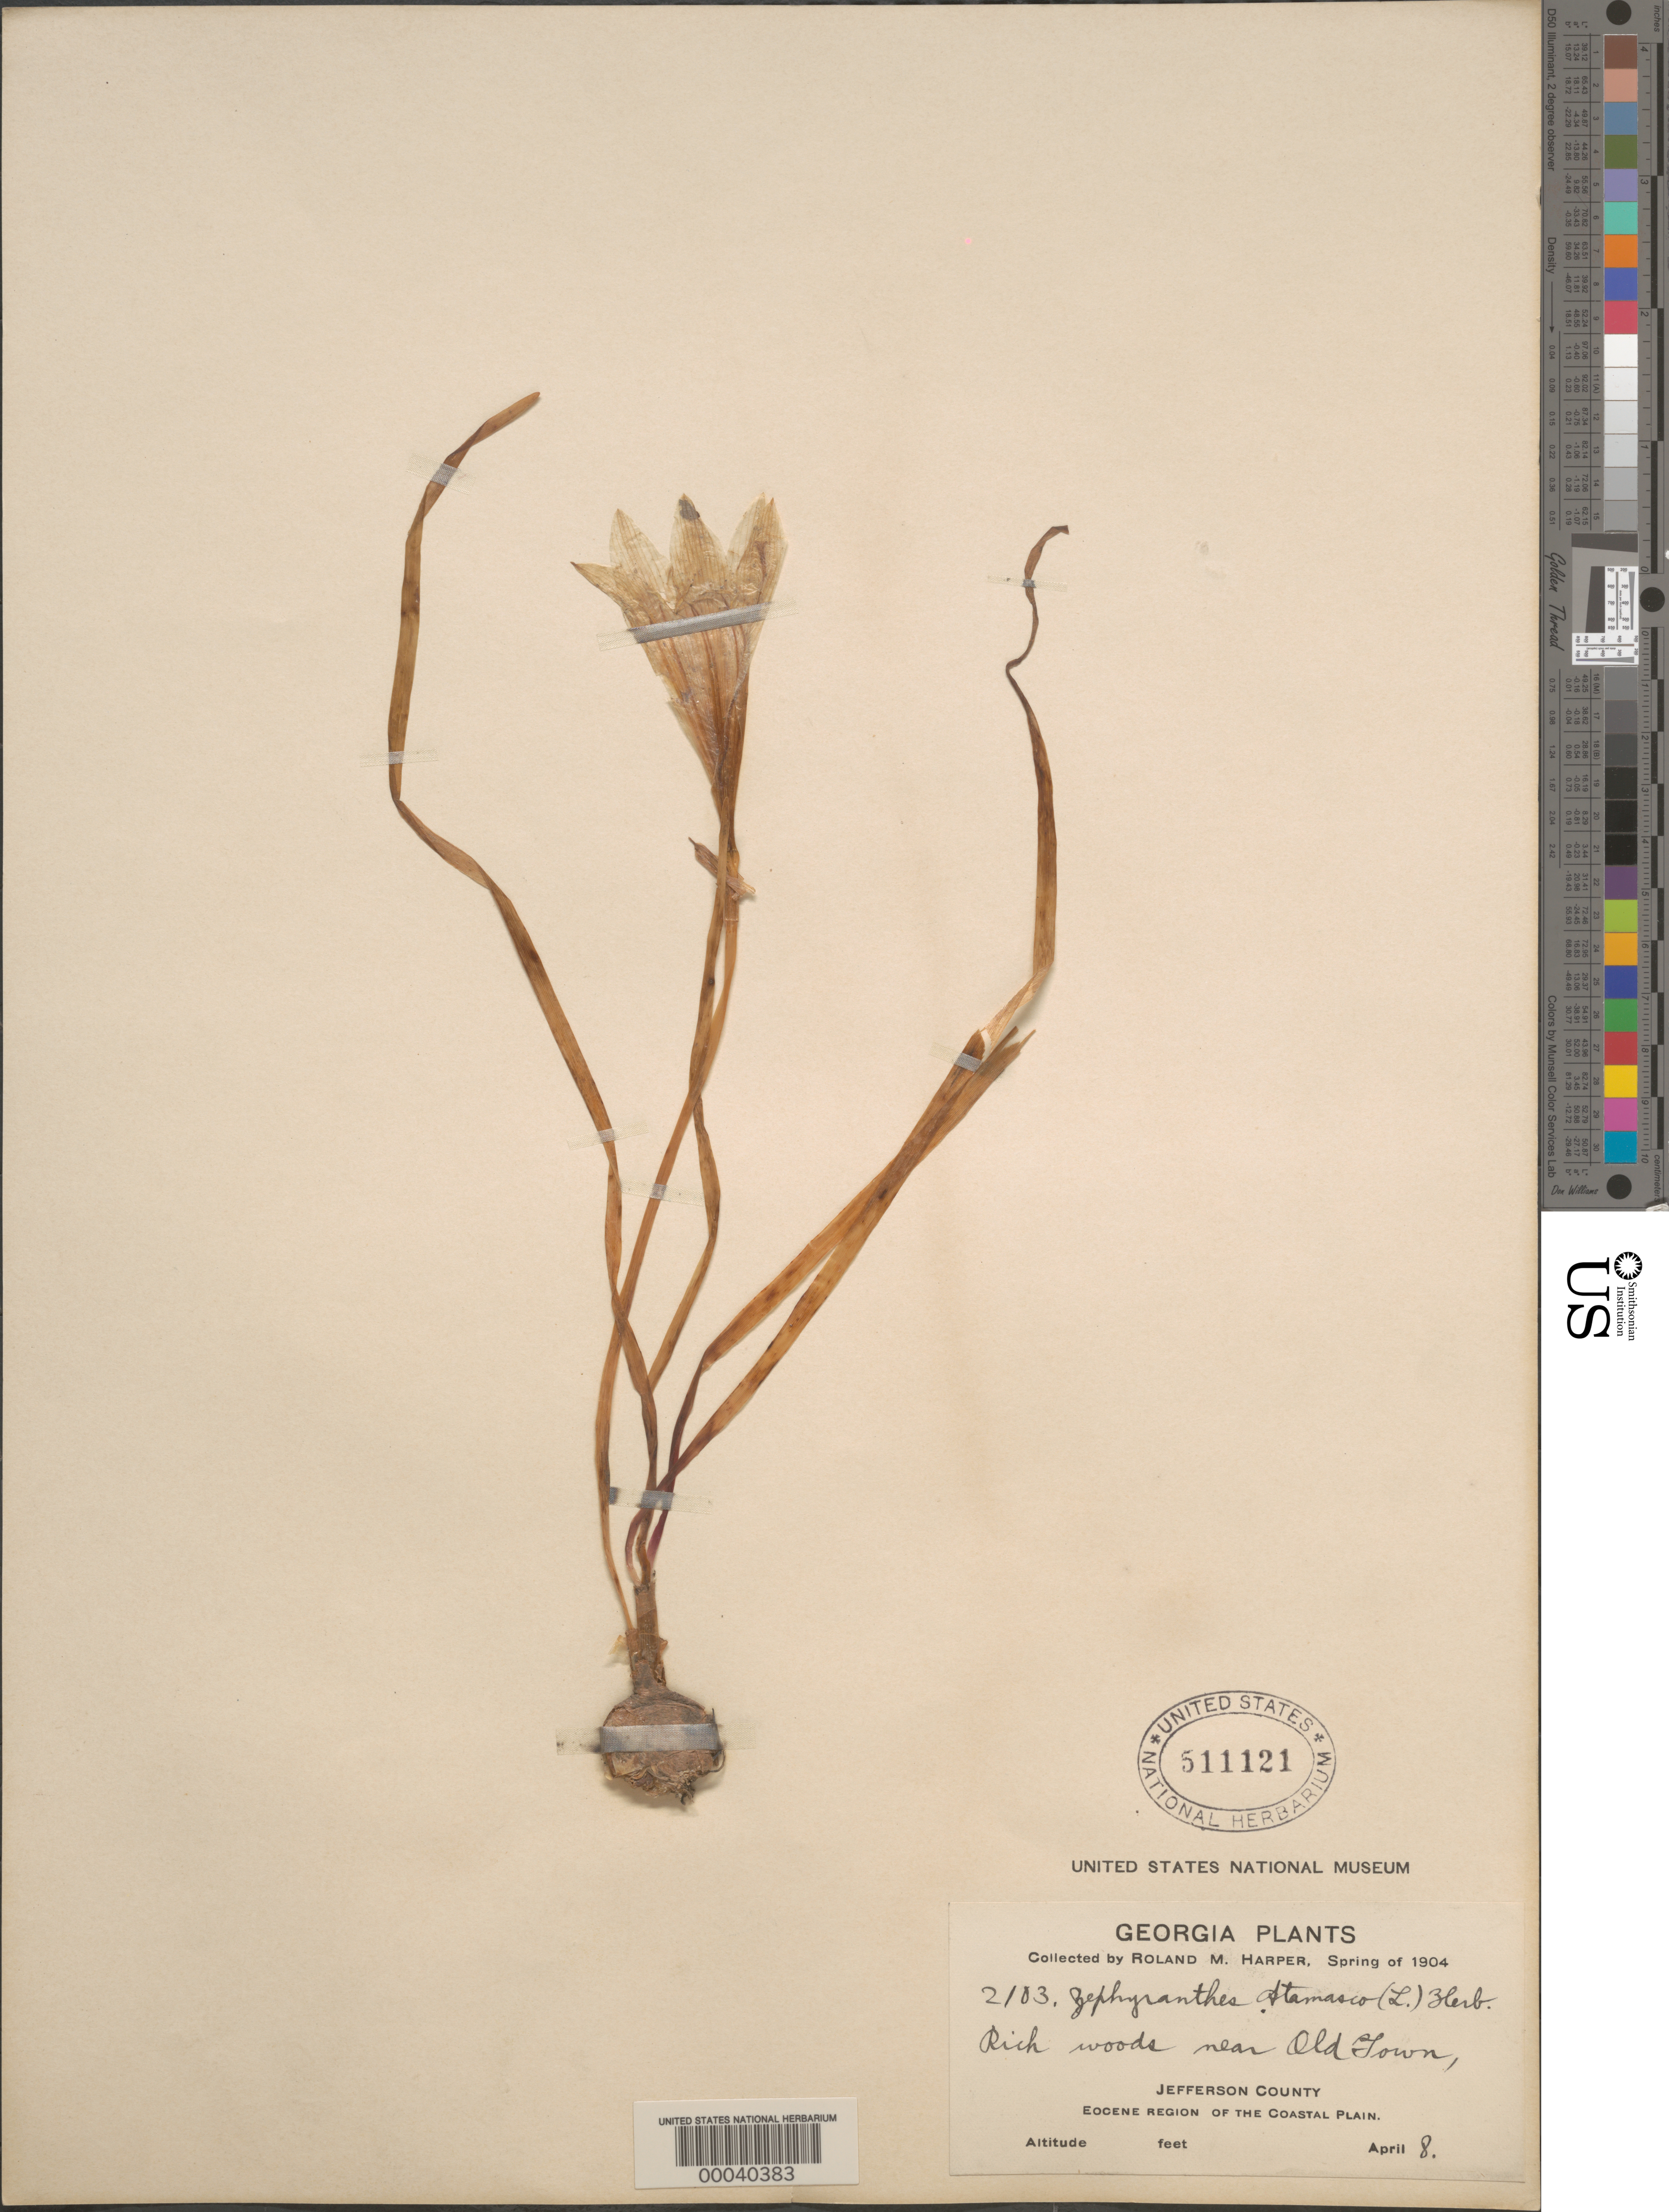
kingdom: Plantae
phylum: Tracheophyta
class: Liliopsida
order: Asparagales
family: Amaryllidaceae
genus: Zephyranthes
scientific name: Zephyranthes atamasco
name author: (L.) Herb.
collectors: R. M. Harper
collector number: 2103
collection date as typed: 08 Apr 1904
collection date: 1904-04-08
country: United States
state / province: Georgia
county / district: Jefferson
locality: Near old town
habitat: Rich woods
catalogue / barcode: US 511121